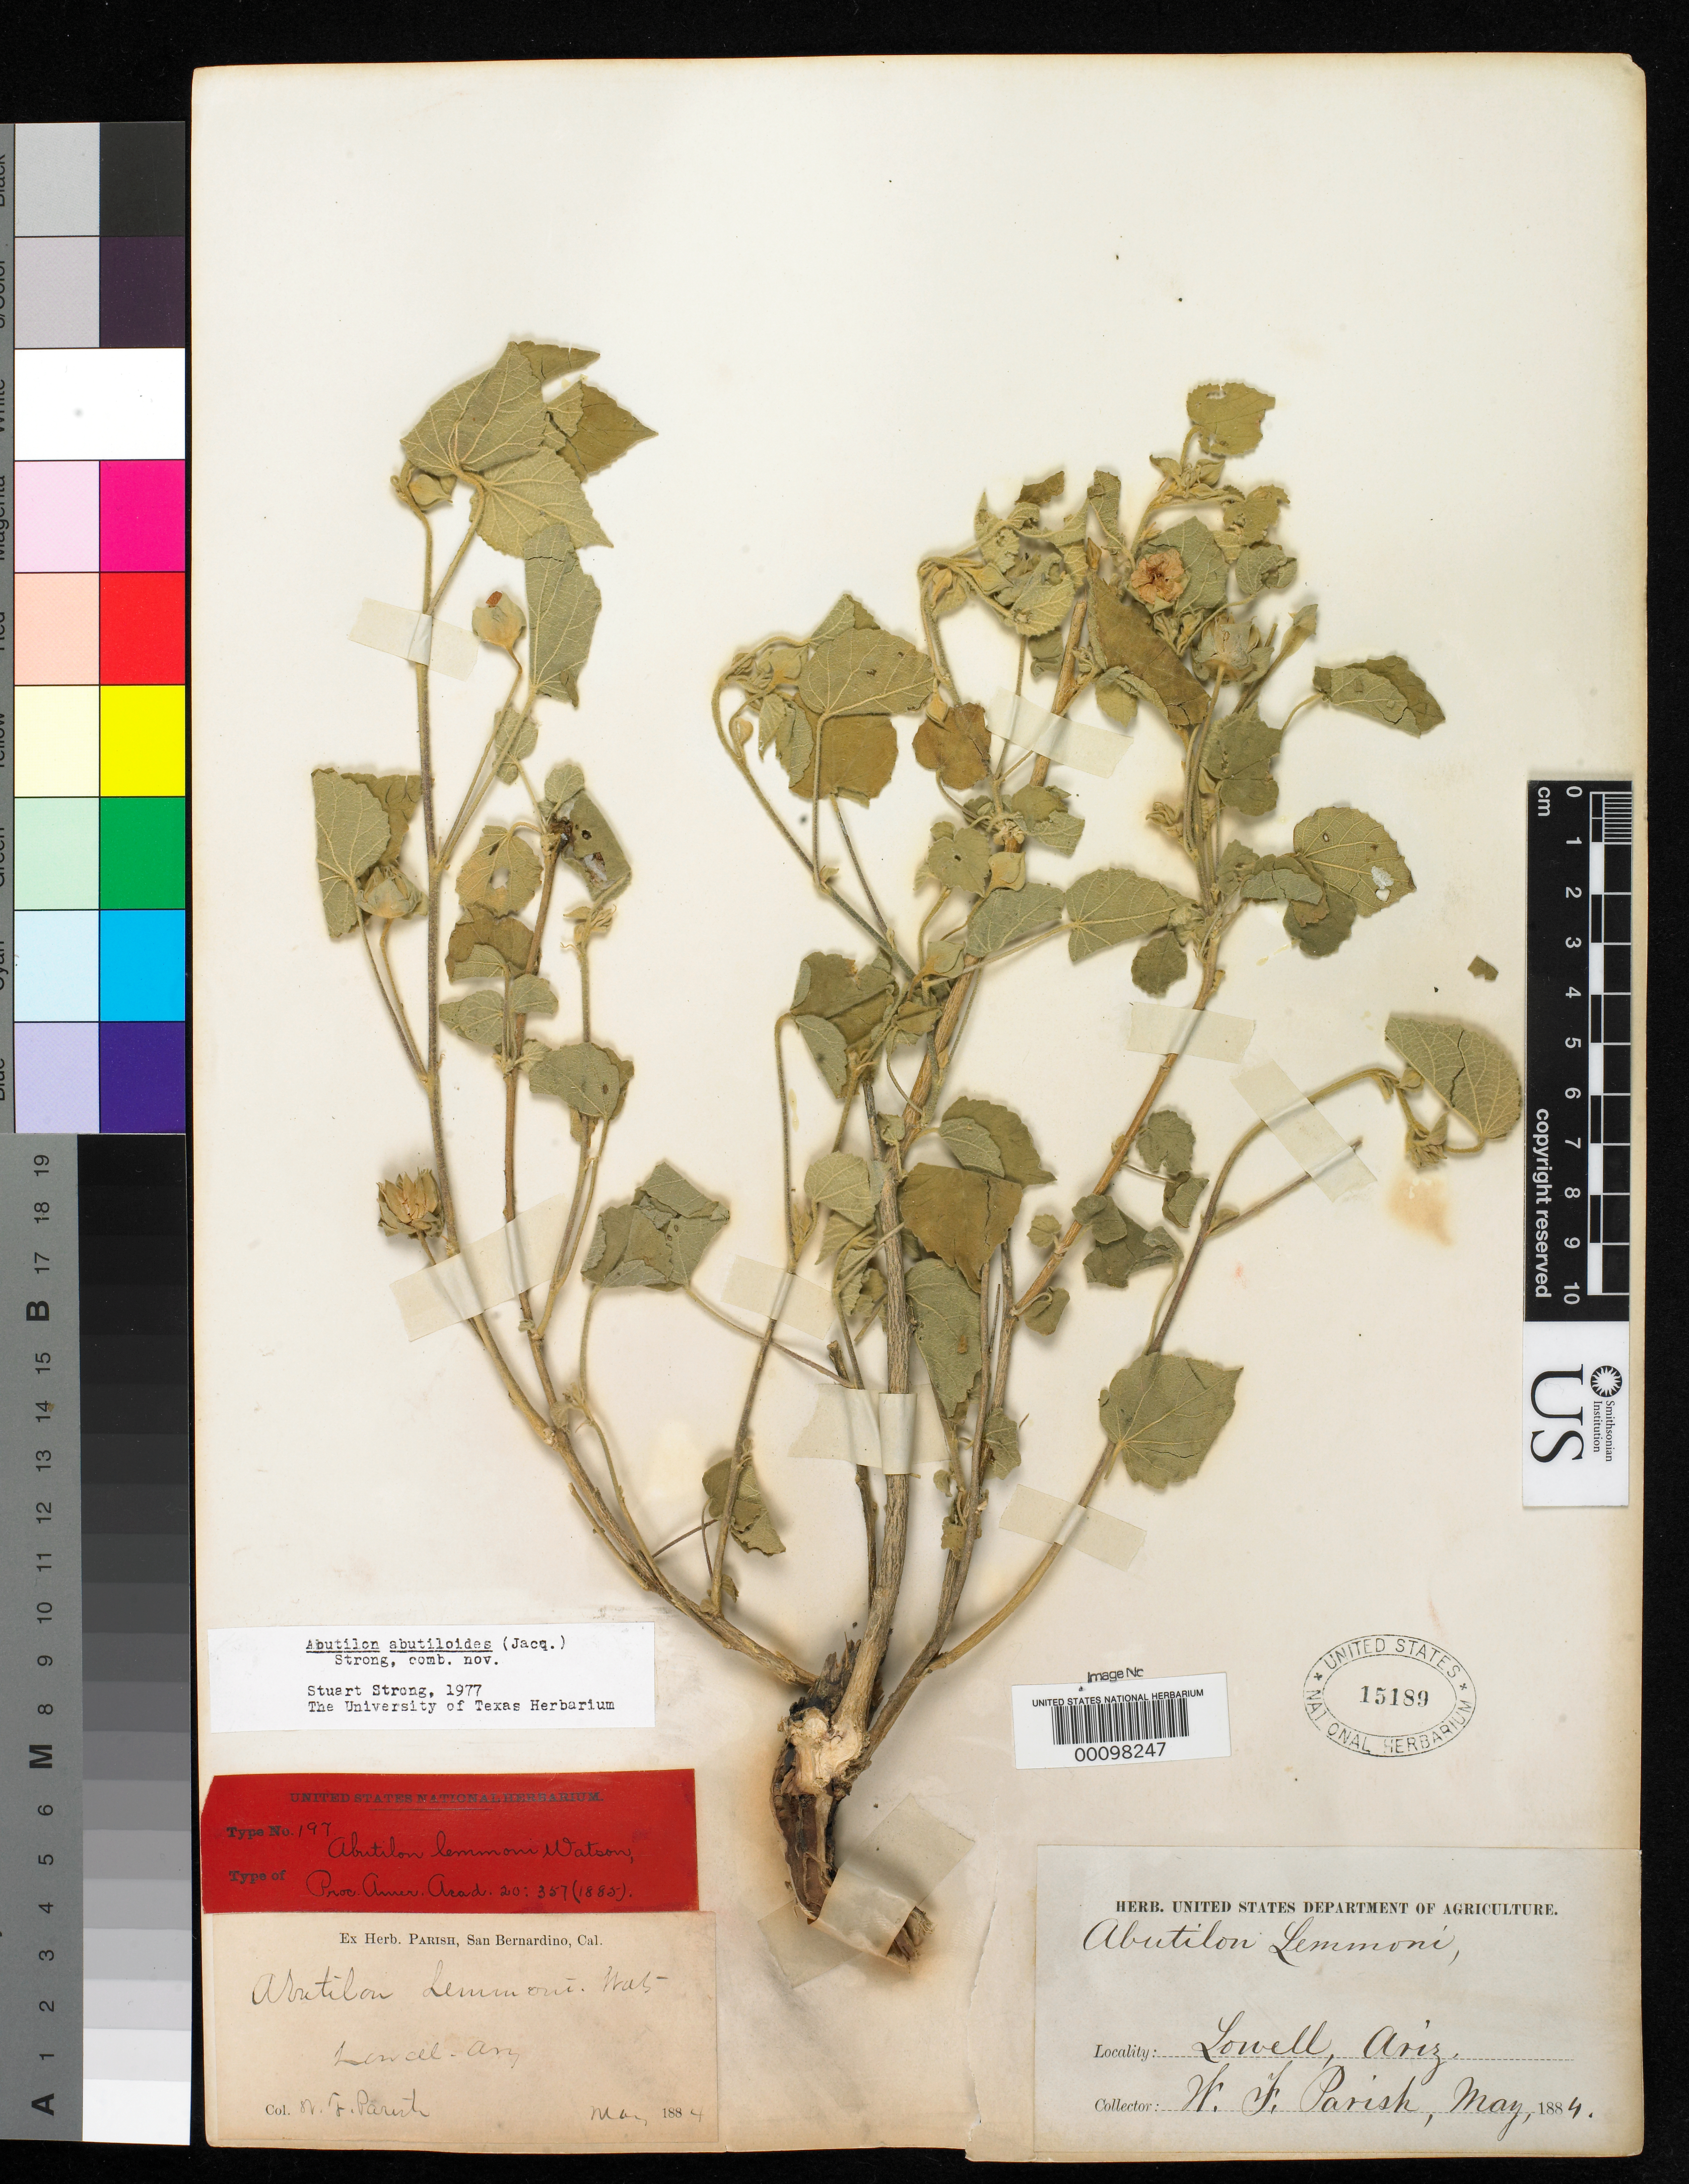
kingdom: Plantae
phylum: Tracheophyta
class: Magnoliopsida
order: Malvales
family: Malvaceae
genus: Abutilon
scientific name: Abutilon lemmonii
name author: S. Watson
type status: Syntype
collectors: W. F. Parish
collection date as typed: May 1884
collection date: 1884-05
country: United States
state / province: Arizona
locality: Lowell.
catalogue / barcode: US 15189